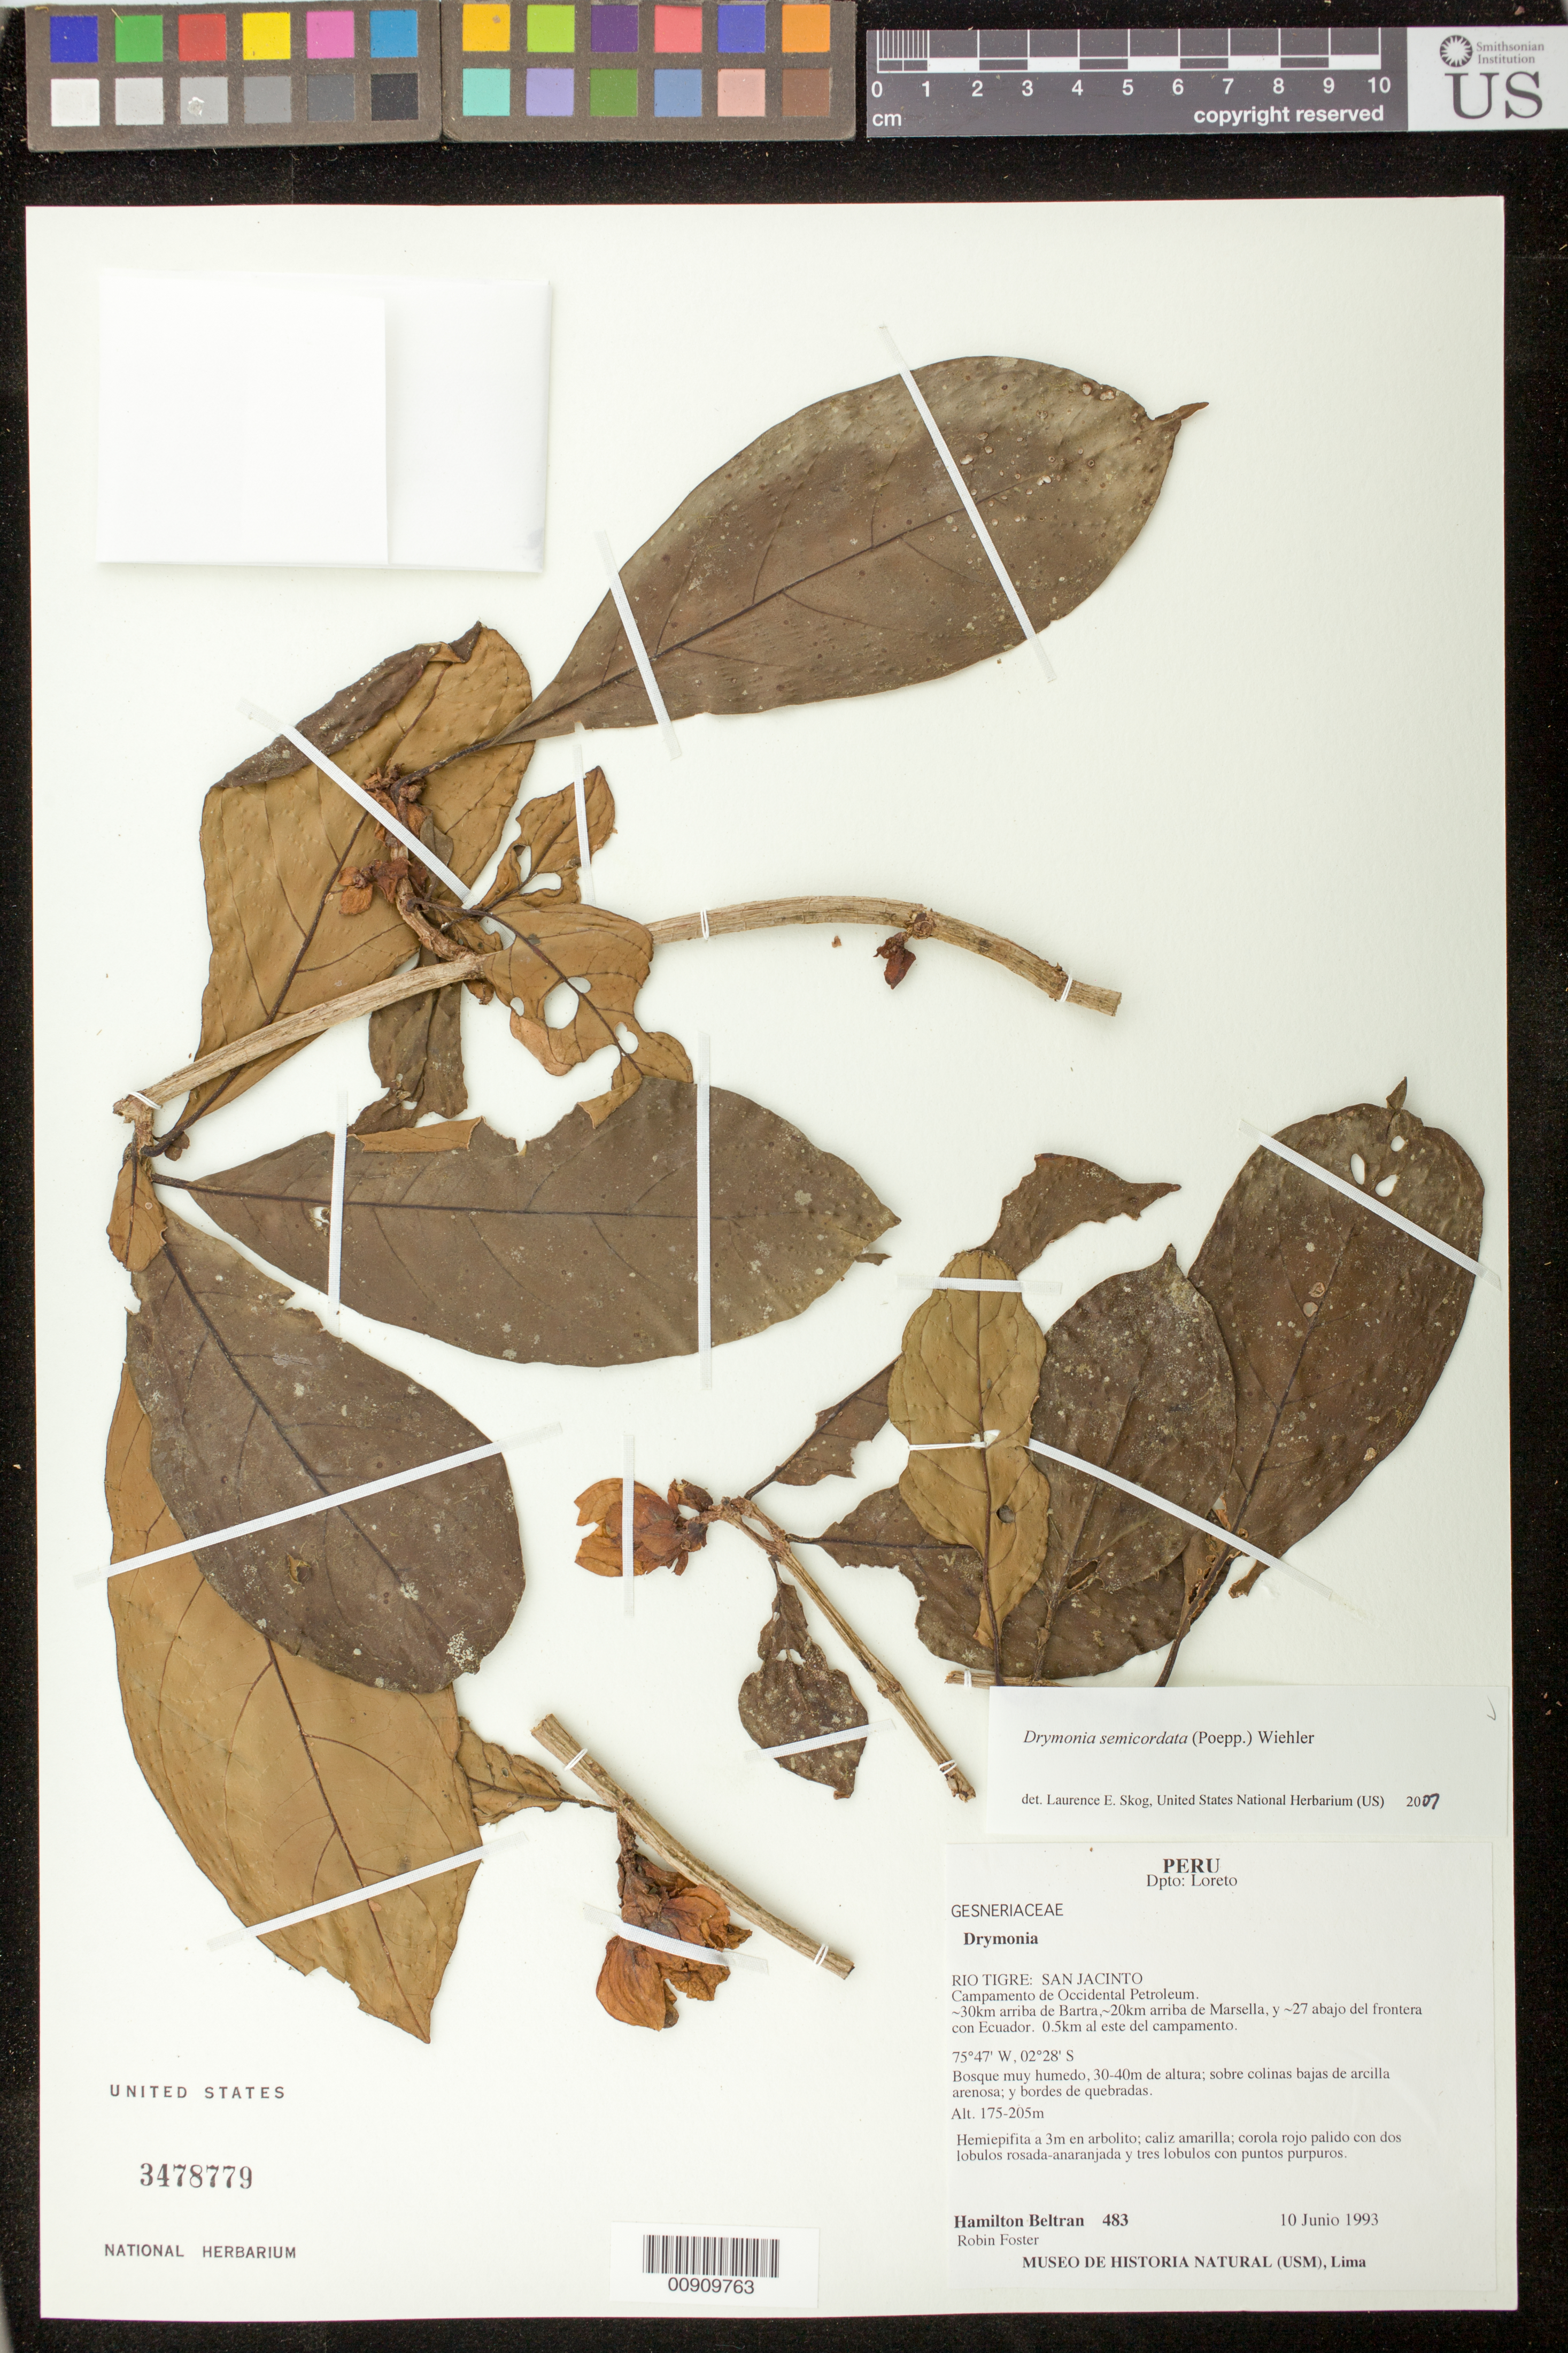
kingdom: Plantae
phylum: Tracheophyta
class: Magnoliopsida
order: Lamiales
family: Gesneriaceae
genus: Drymonia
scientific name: Drymonia semicordata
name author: (Poepp.) Wiehler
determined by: Skog, Laurence E.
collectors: H. Beltran & R. Foster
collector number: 483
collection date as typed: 10 Jun 1993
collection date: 1993-06-10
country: Peru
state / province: Loreto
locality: Dpto. Loreto. Rio Tigre: San Jacinto. Campamento de Occidental petroleum, ~30 kmarriba de Bartra, ~20 km arriba de Marsella, y ~27 abajo del frontera con Ecuador. 0.5 km al este del campamento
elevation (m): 175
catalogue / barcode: US 3478779